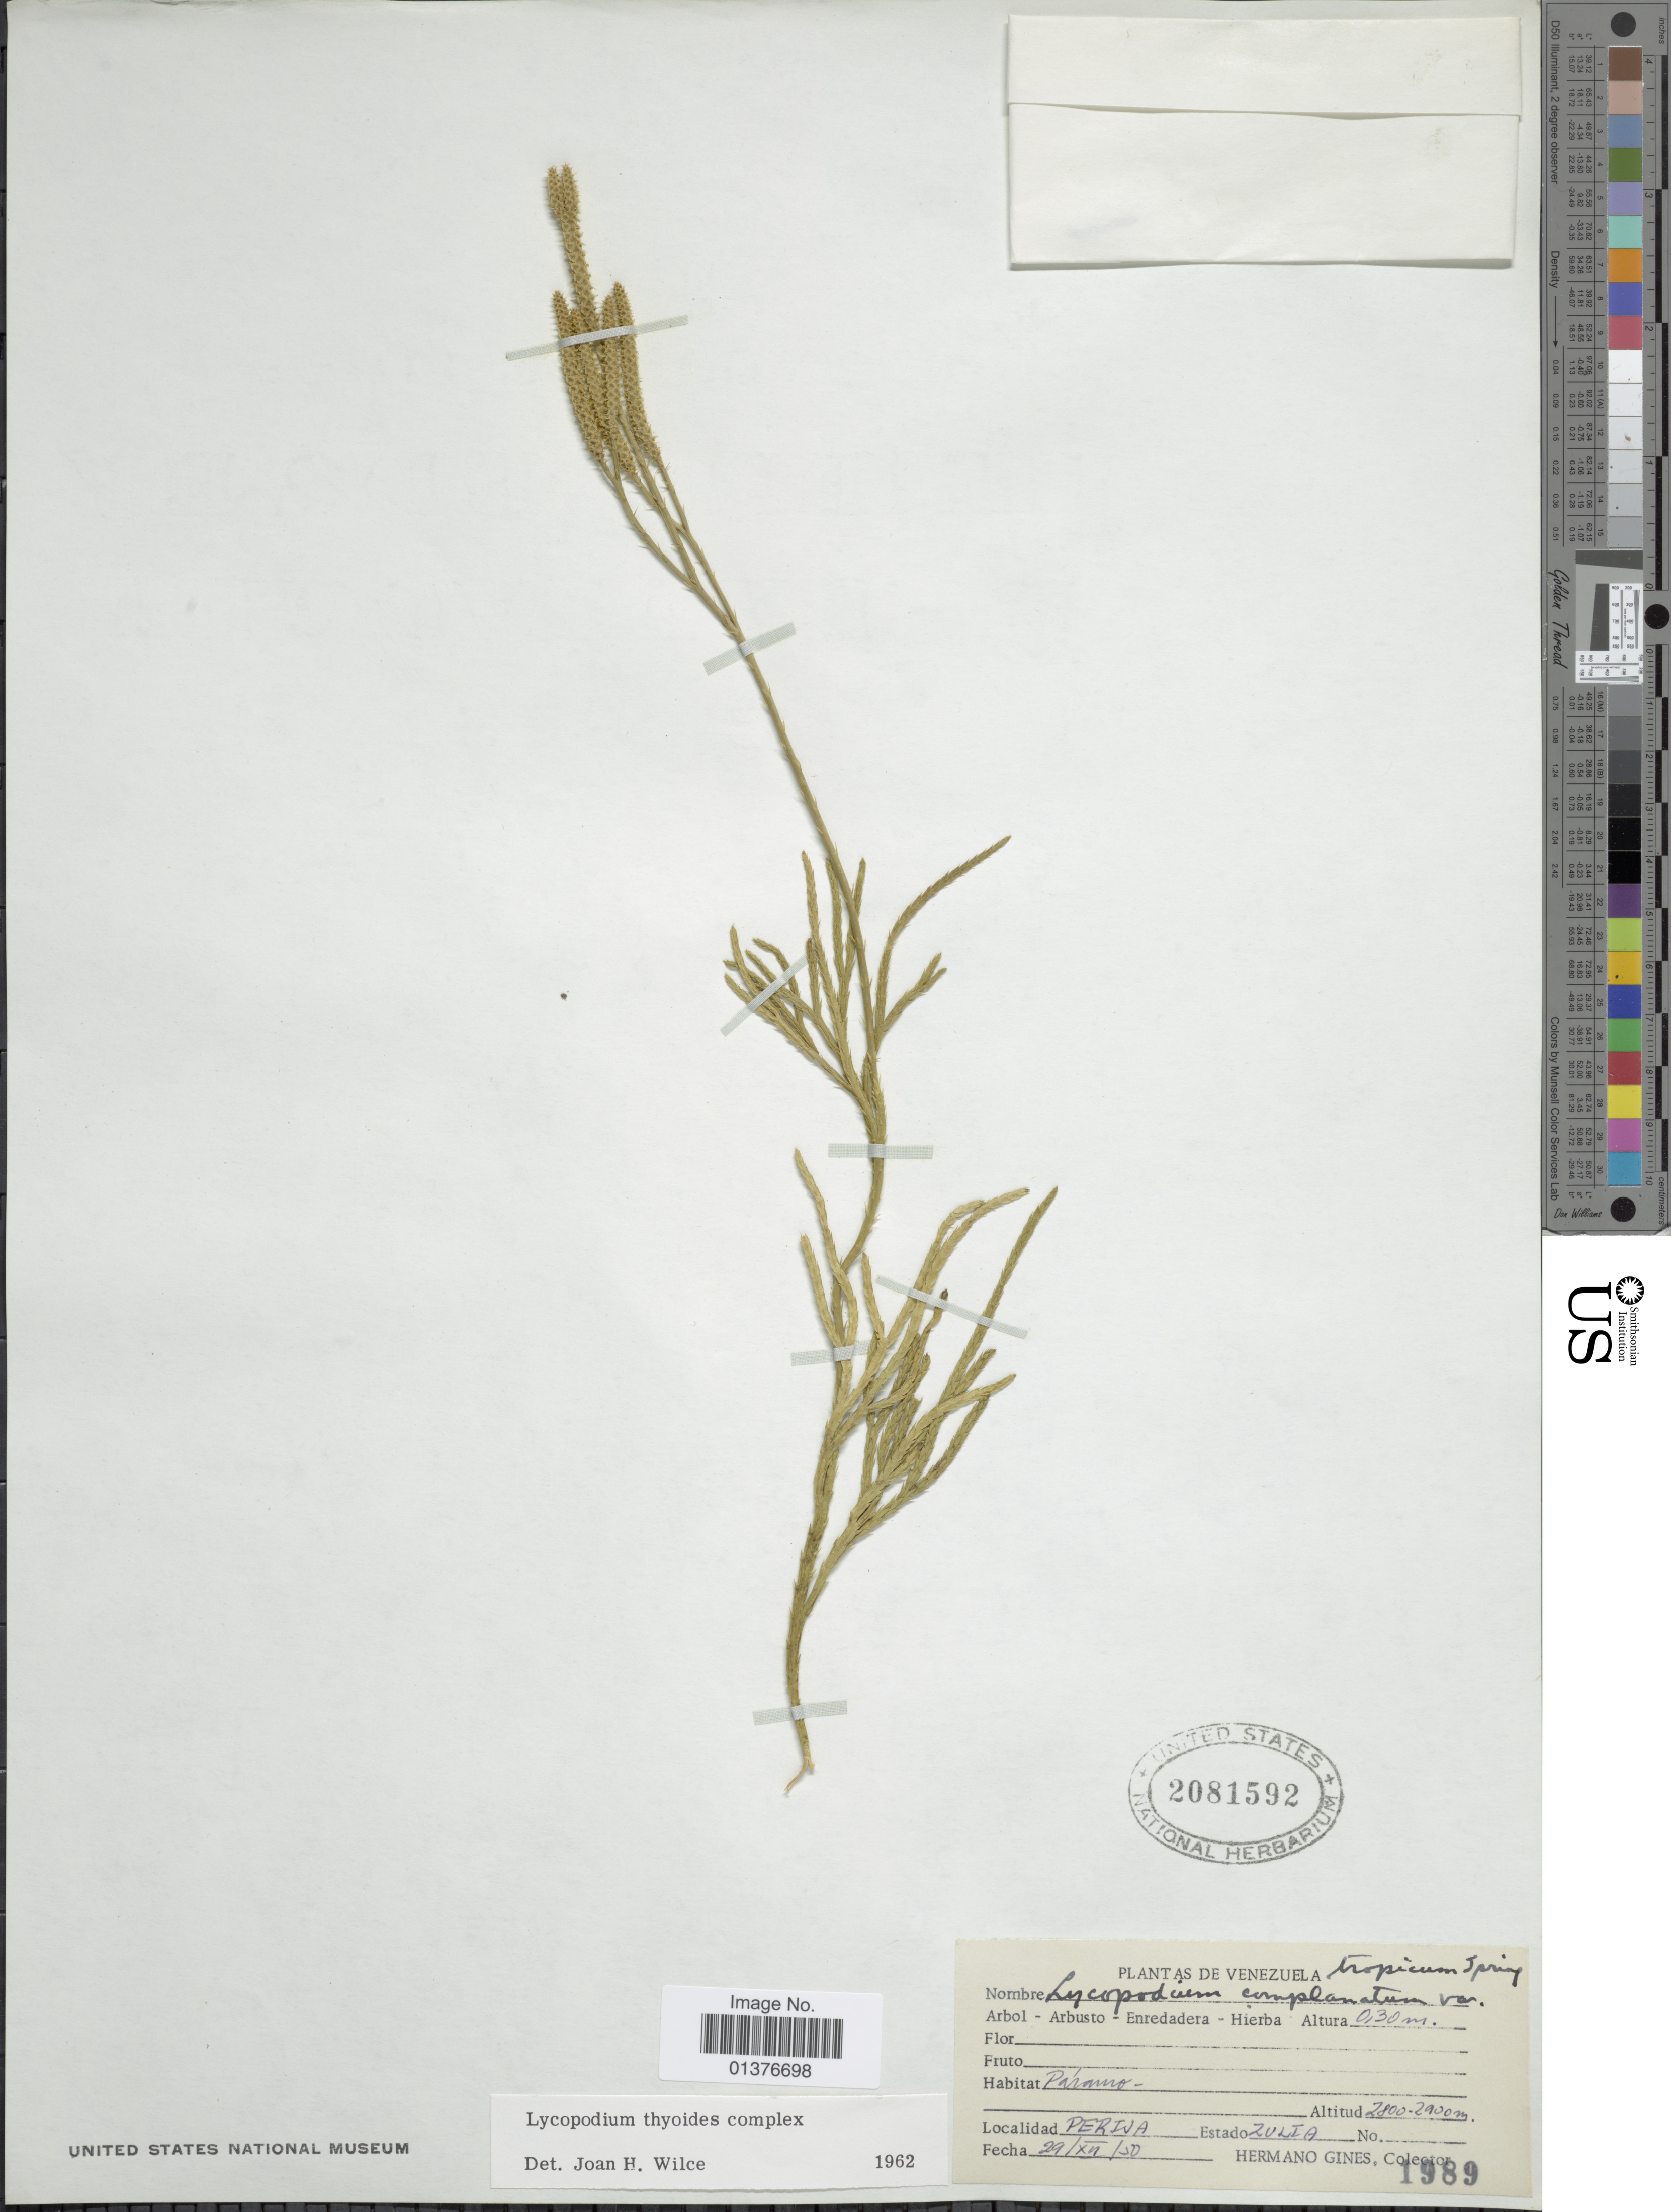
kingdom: Plantae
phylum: Tracheophyta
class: Lycopodiopsida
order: Lycopodiales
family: Lycopodiaceae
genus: Diphasiastrum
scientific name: Diphasiastrum thyoides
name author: (Humb. & Bonpl. ex Willd.) Holub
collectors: Bro. Gines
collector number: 1989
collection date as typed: Transcribed d/m/y: 29/12/50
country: Venezuela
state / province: Zulia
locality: Perija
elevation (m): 2800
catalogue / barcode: US 2081592